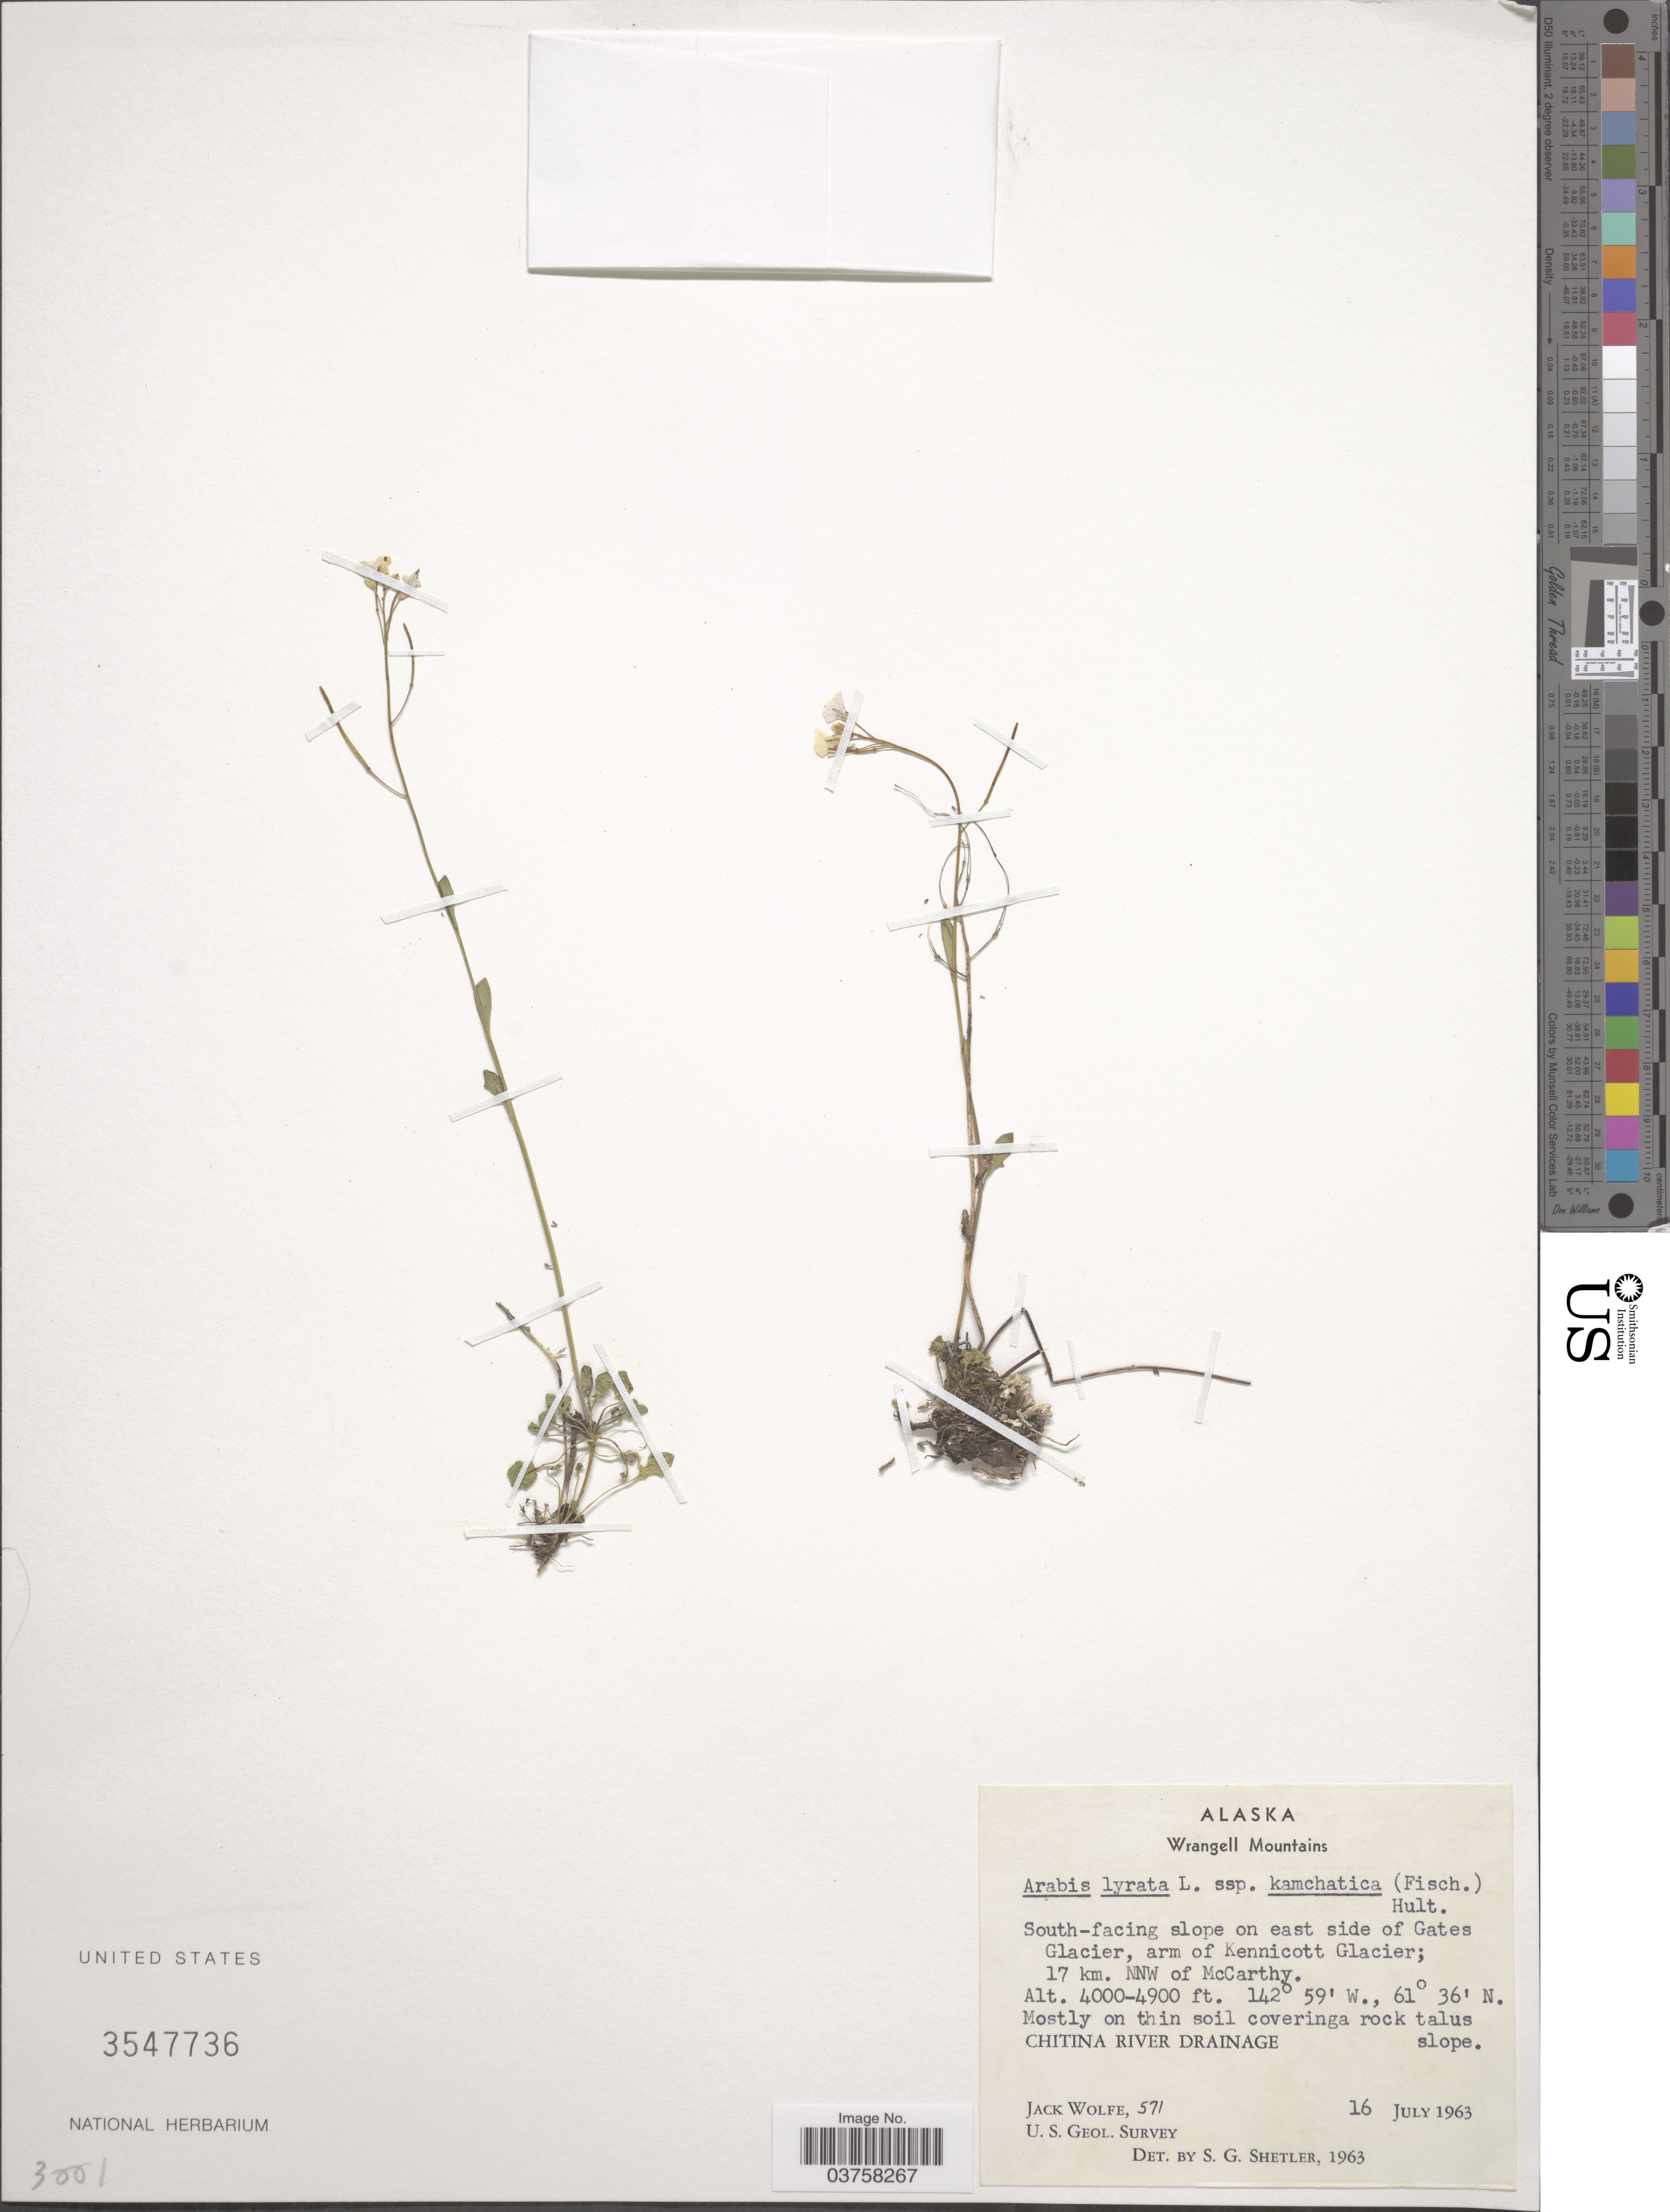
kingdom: Plantae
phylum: Tracheophyta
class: Magnoliopsida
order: Brassicales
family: Brassicaceae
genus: Arabidopsis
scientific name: Arabidopsis lyrata subsp. kamchatica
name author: (Fisch. ex DC.) O'Kane & Al-Shehbaz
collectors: J. Wolfe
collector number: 571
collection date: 1963-07-16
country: United States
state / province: Alaska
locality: Wrangell Mountains. South-facing slope on east side of Gates Glacier, arm of Kennicott Glacier; 17 km. NNW of McCarthy. Chitina River Drainage.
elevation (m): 1219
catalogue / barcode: US 3547736